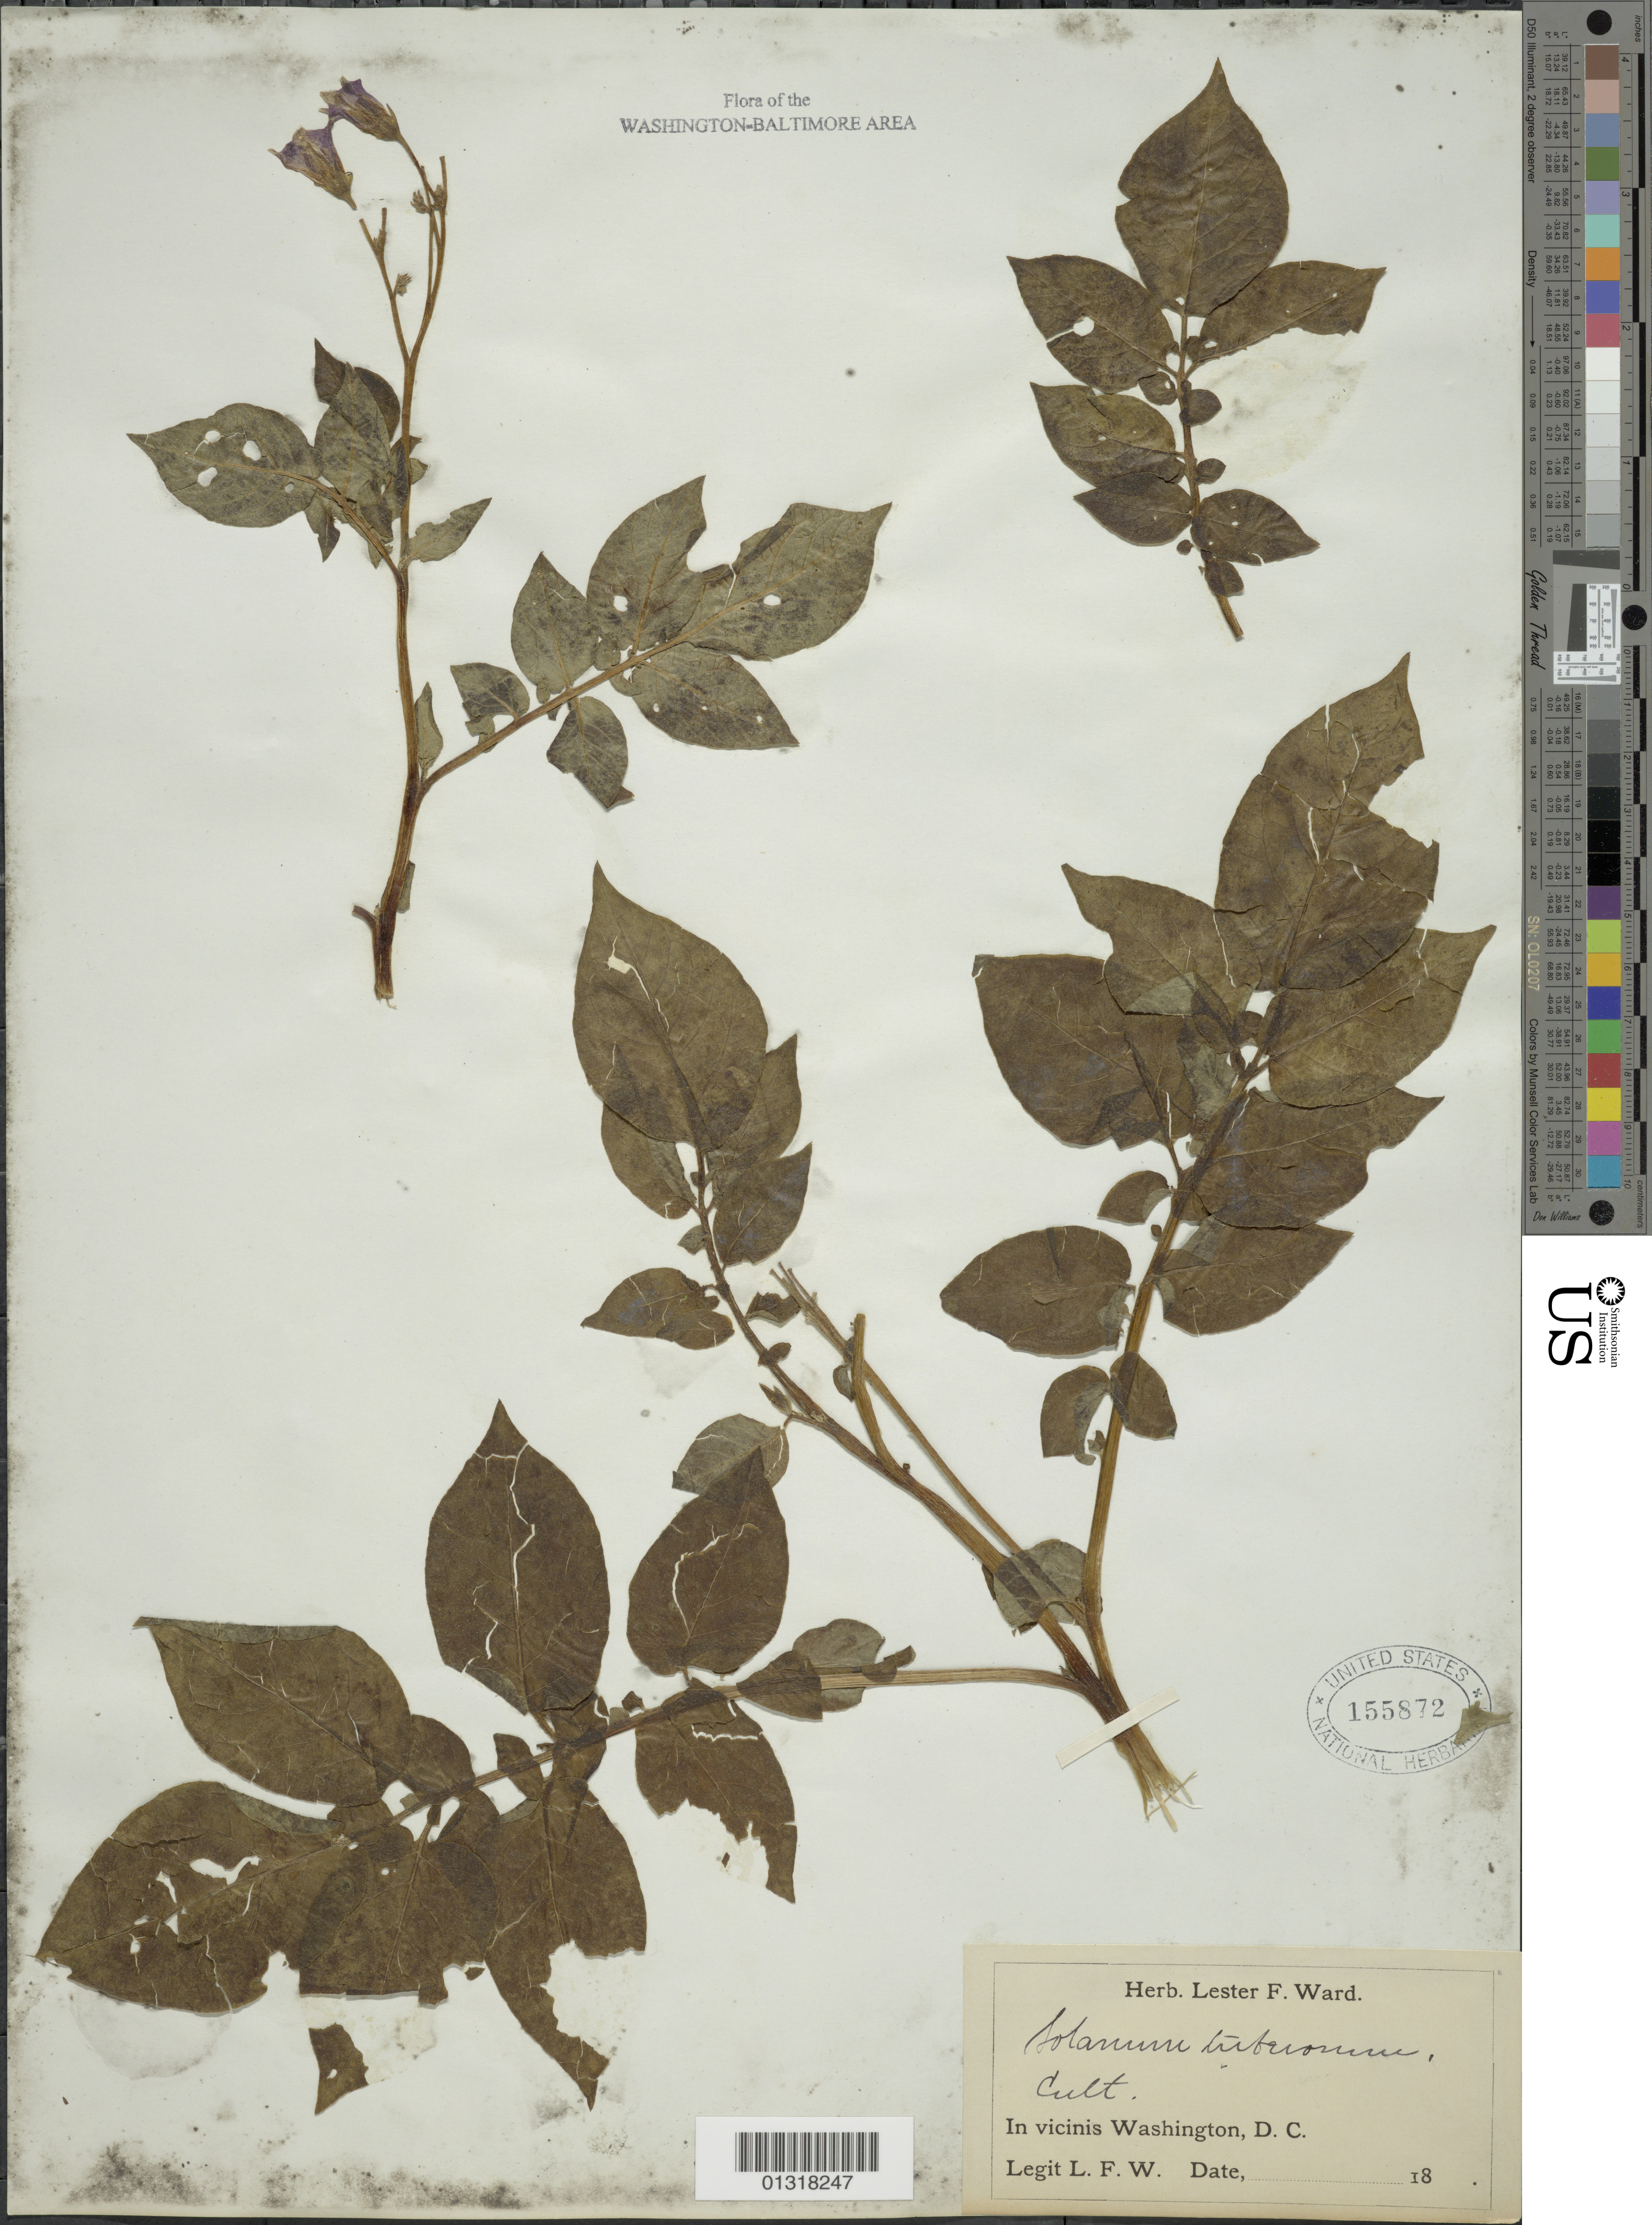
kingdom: Plantae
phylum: Tracheophyta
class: Magnoliopsida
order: Solanales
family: Solanaceae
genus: Solanum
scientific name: Solanum tuberosum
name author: L.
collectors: L. F. Ward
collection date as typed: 18--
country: United States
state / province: District of Columbia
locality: in vicinis Washington, DC.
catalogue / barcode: US 155872